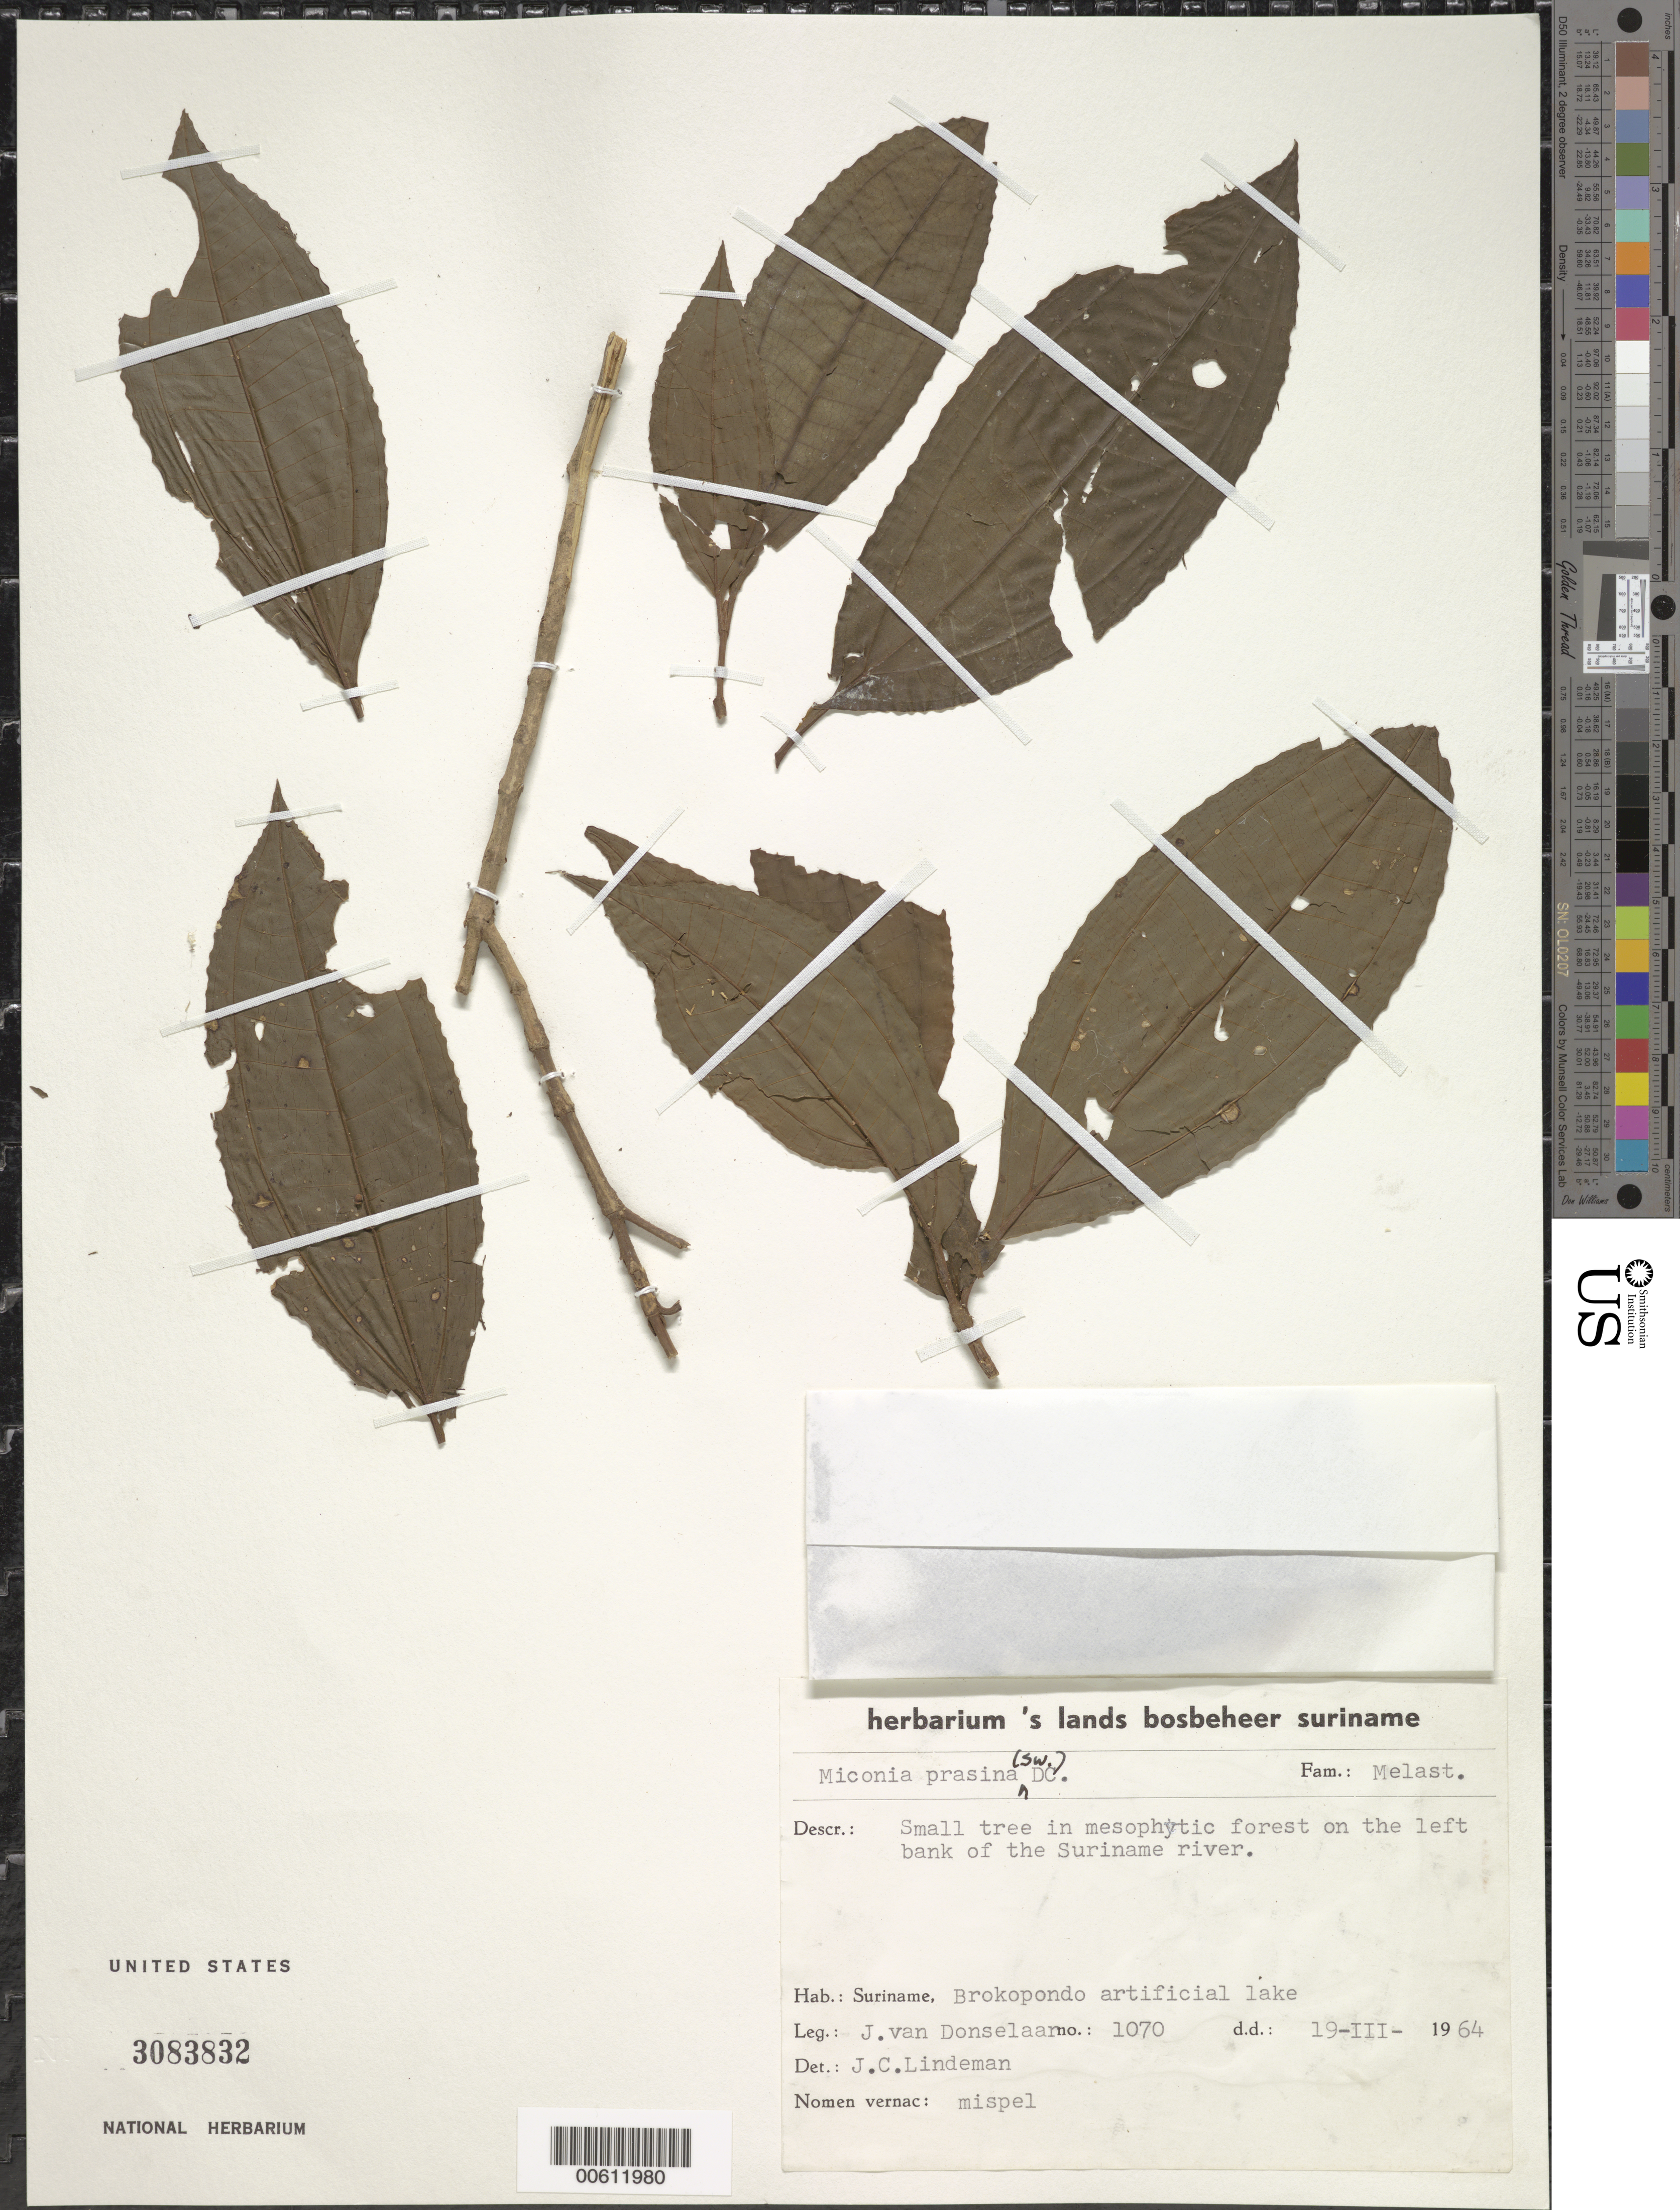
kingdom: Plantae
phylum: Tracheophyta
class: Magnoliopsida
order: Myrtales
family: Melastomataceae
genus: Miconia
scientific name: Miconia prasina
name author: (Sw.) DC.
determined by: Lindeman, J. C.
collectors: J. Donselaar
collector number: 1070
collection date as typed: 19-Mar-64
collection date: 1964-03-19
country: Suriname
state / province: Brokopondo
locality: Brokopondo, artificial lake area, left bank of Suriname R.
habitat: Mesophytic forest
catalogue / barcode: US 3083832